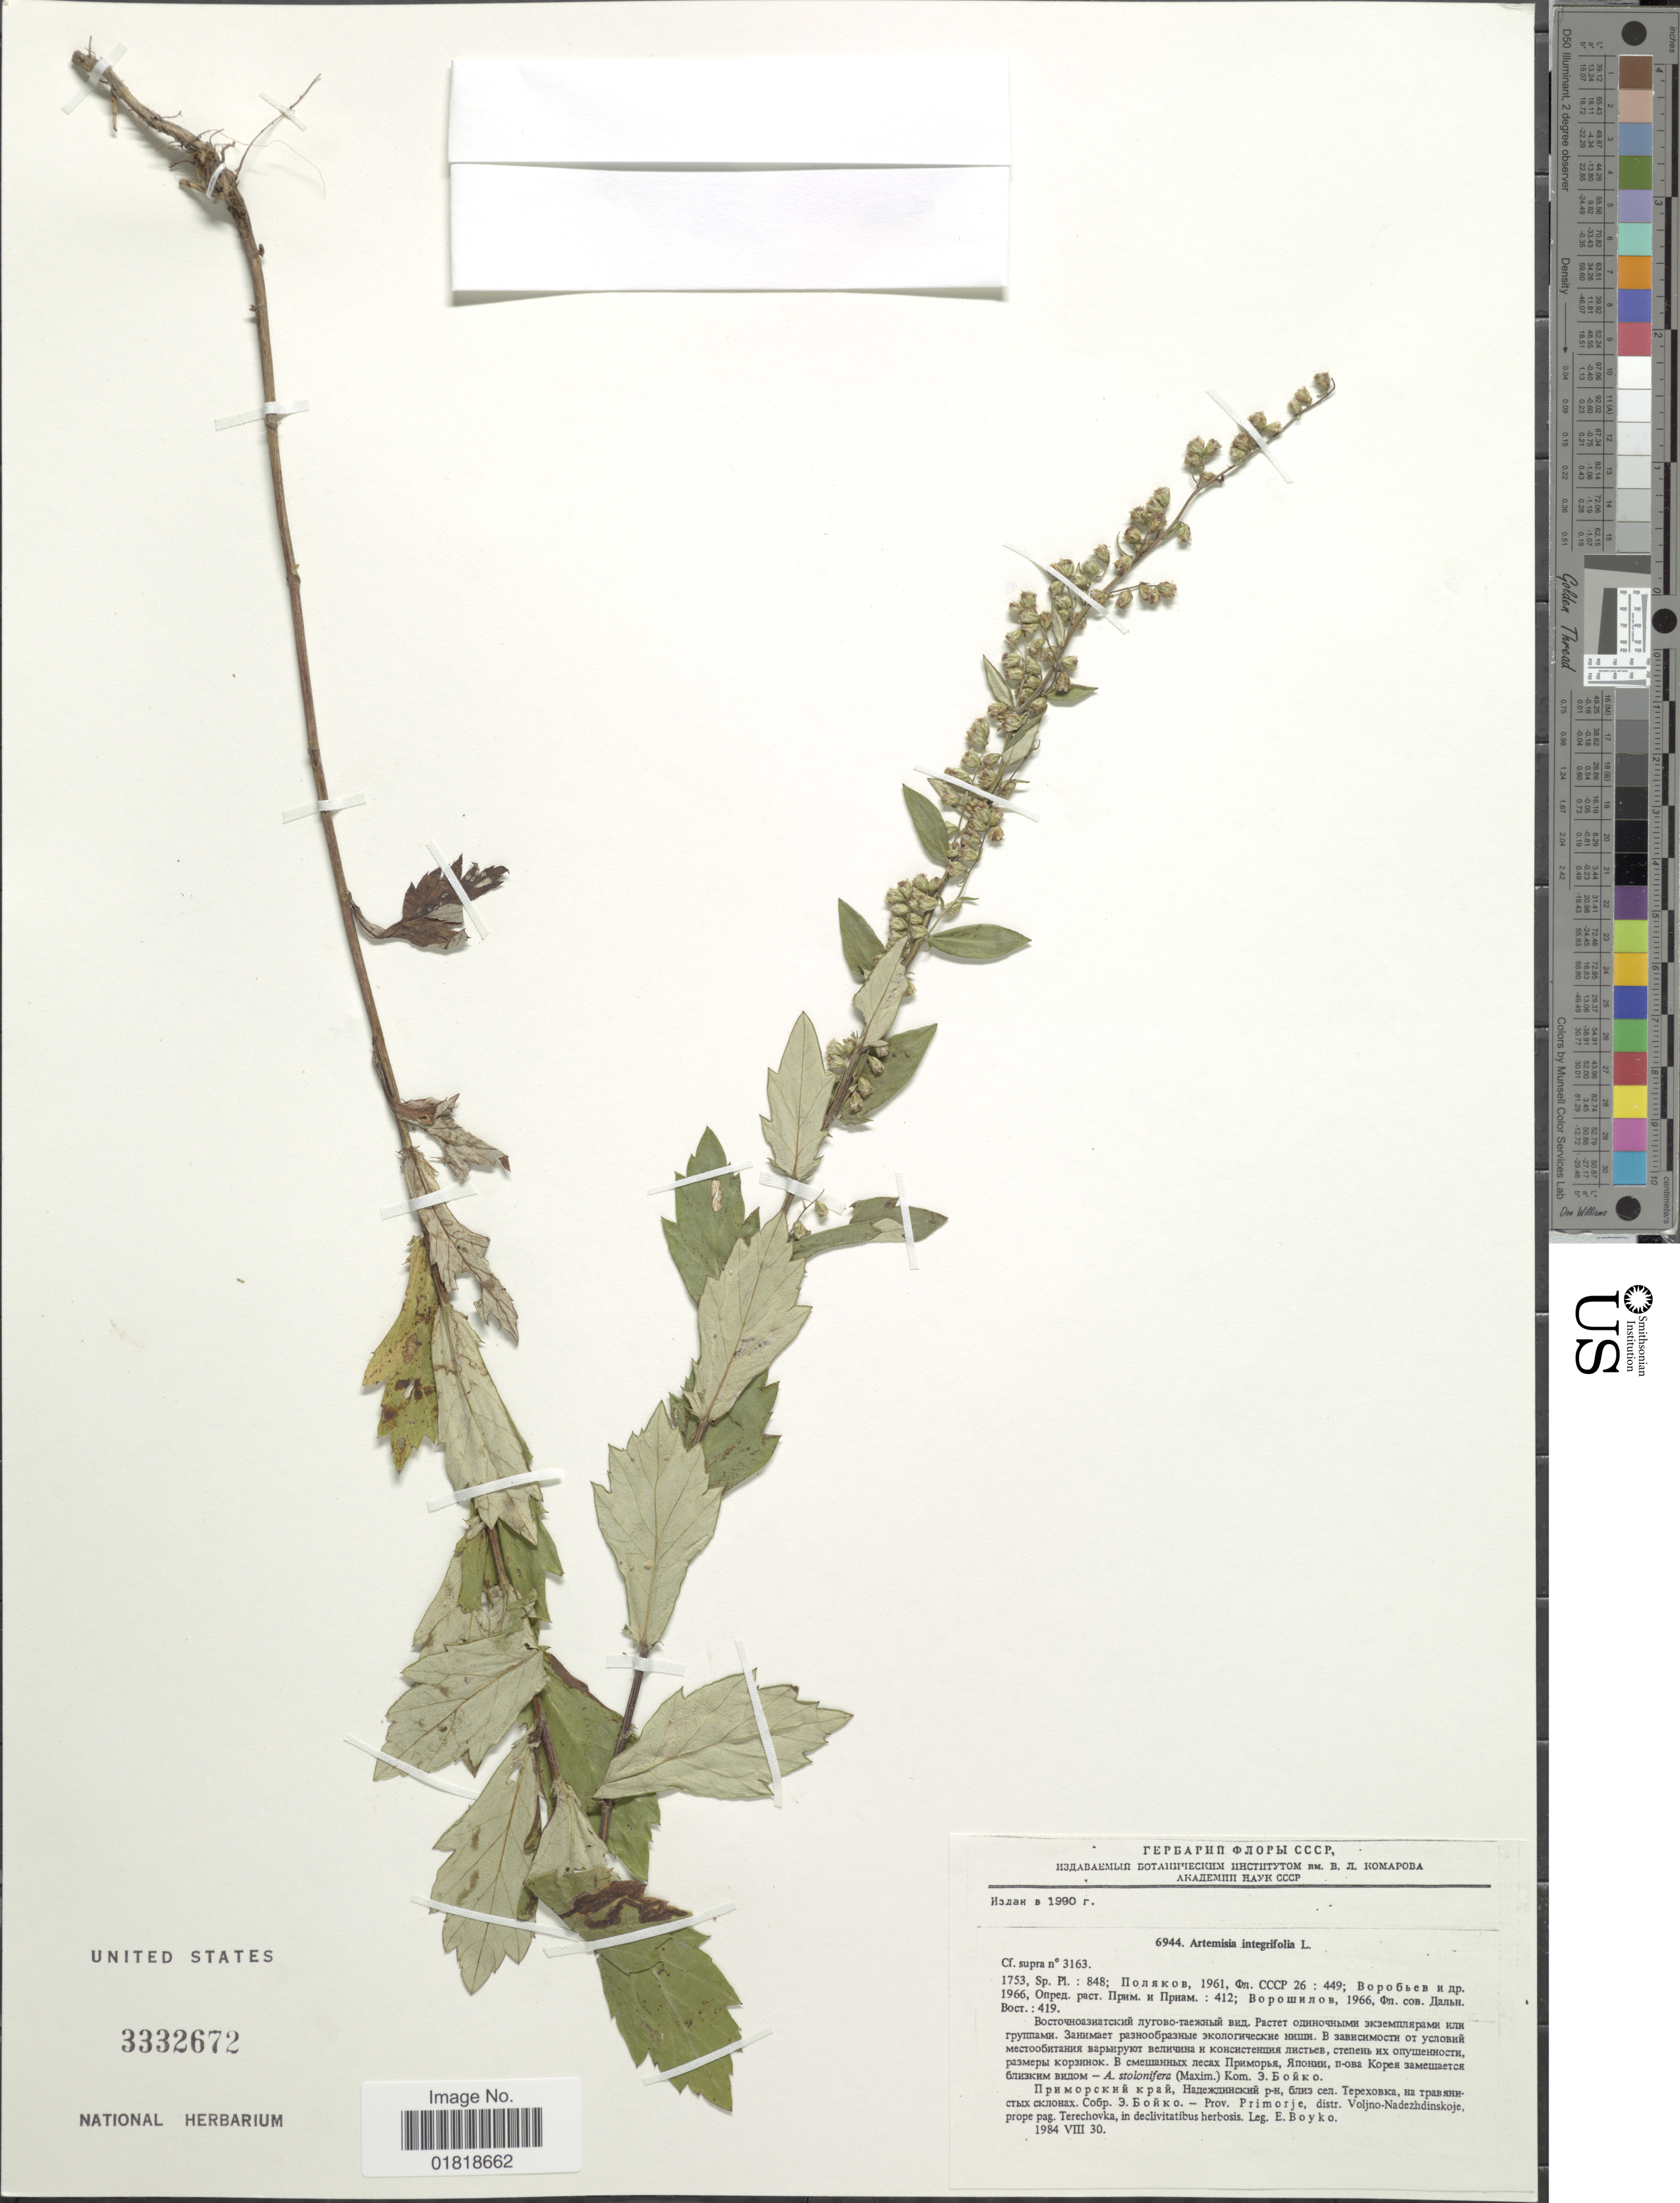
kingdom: Plantae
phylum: Tracheophyta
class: Magnoliopsida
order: Asterales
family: Asteraceae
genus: Artemisia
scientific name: Artemisia integrifolia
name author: L.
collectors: E. Boyko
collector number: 6944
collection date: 1984-08-30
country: Russian Federation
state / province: Primorsky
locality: Prov. Primorje, distr. Voljno-Nadezhdinskoje, prope pag. Terechovka, in decivitatibus herbosis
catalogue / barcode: US 3332672